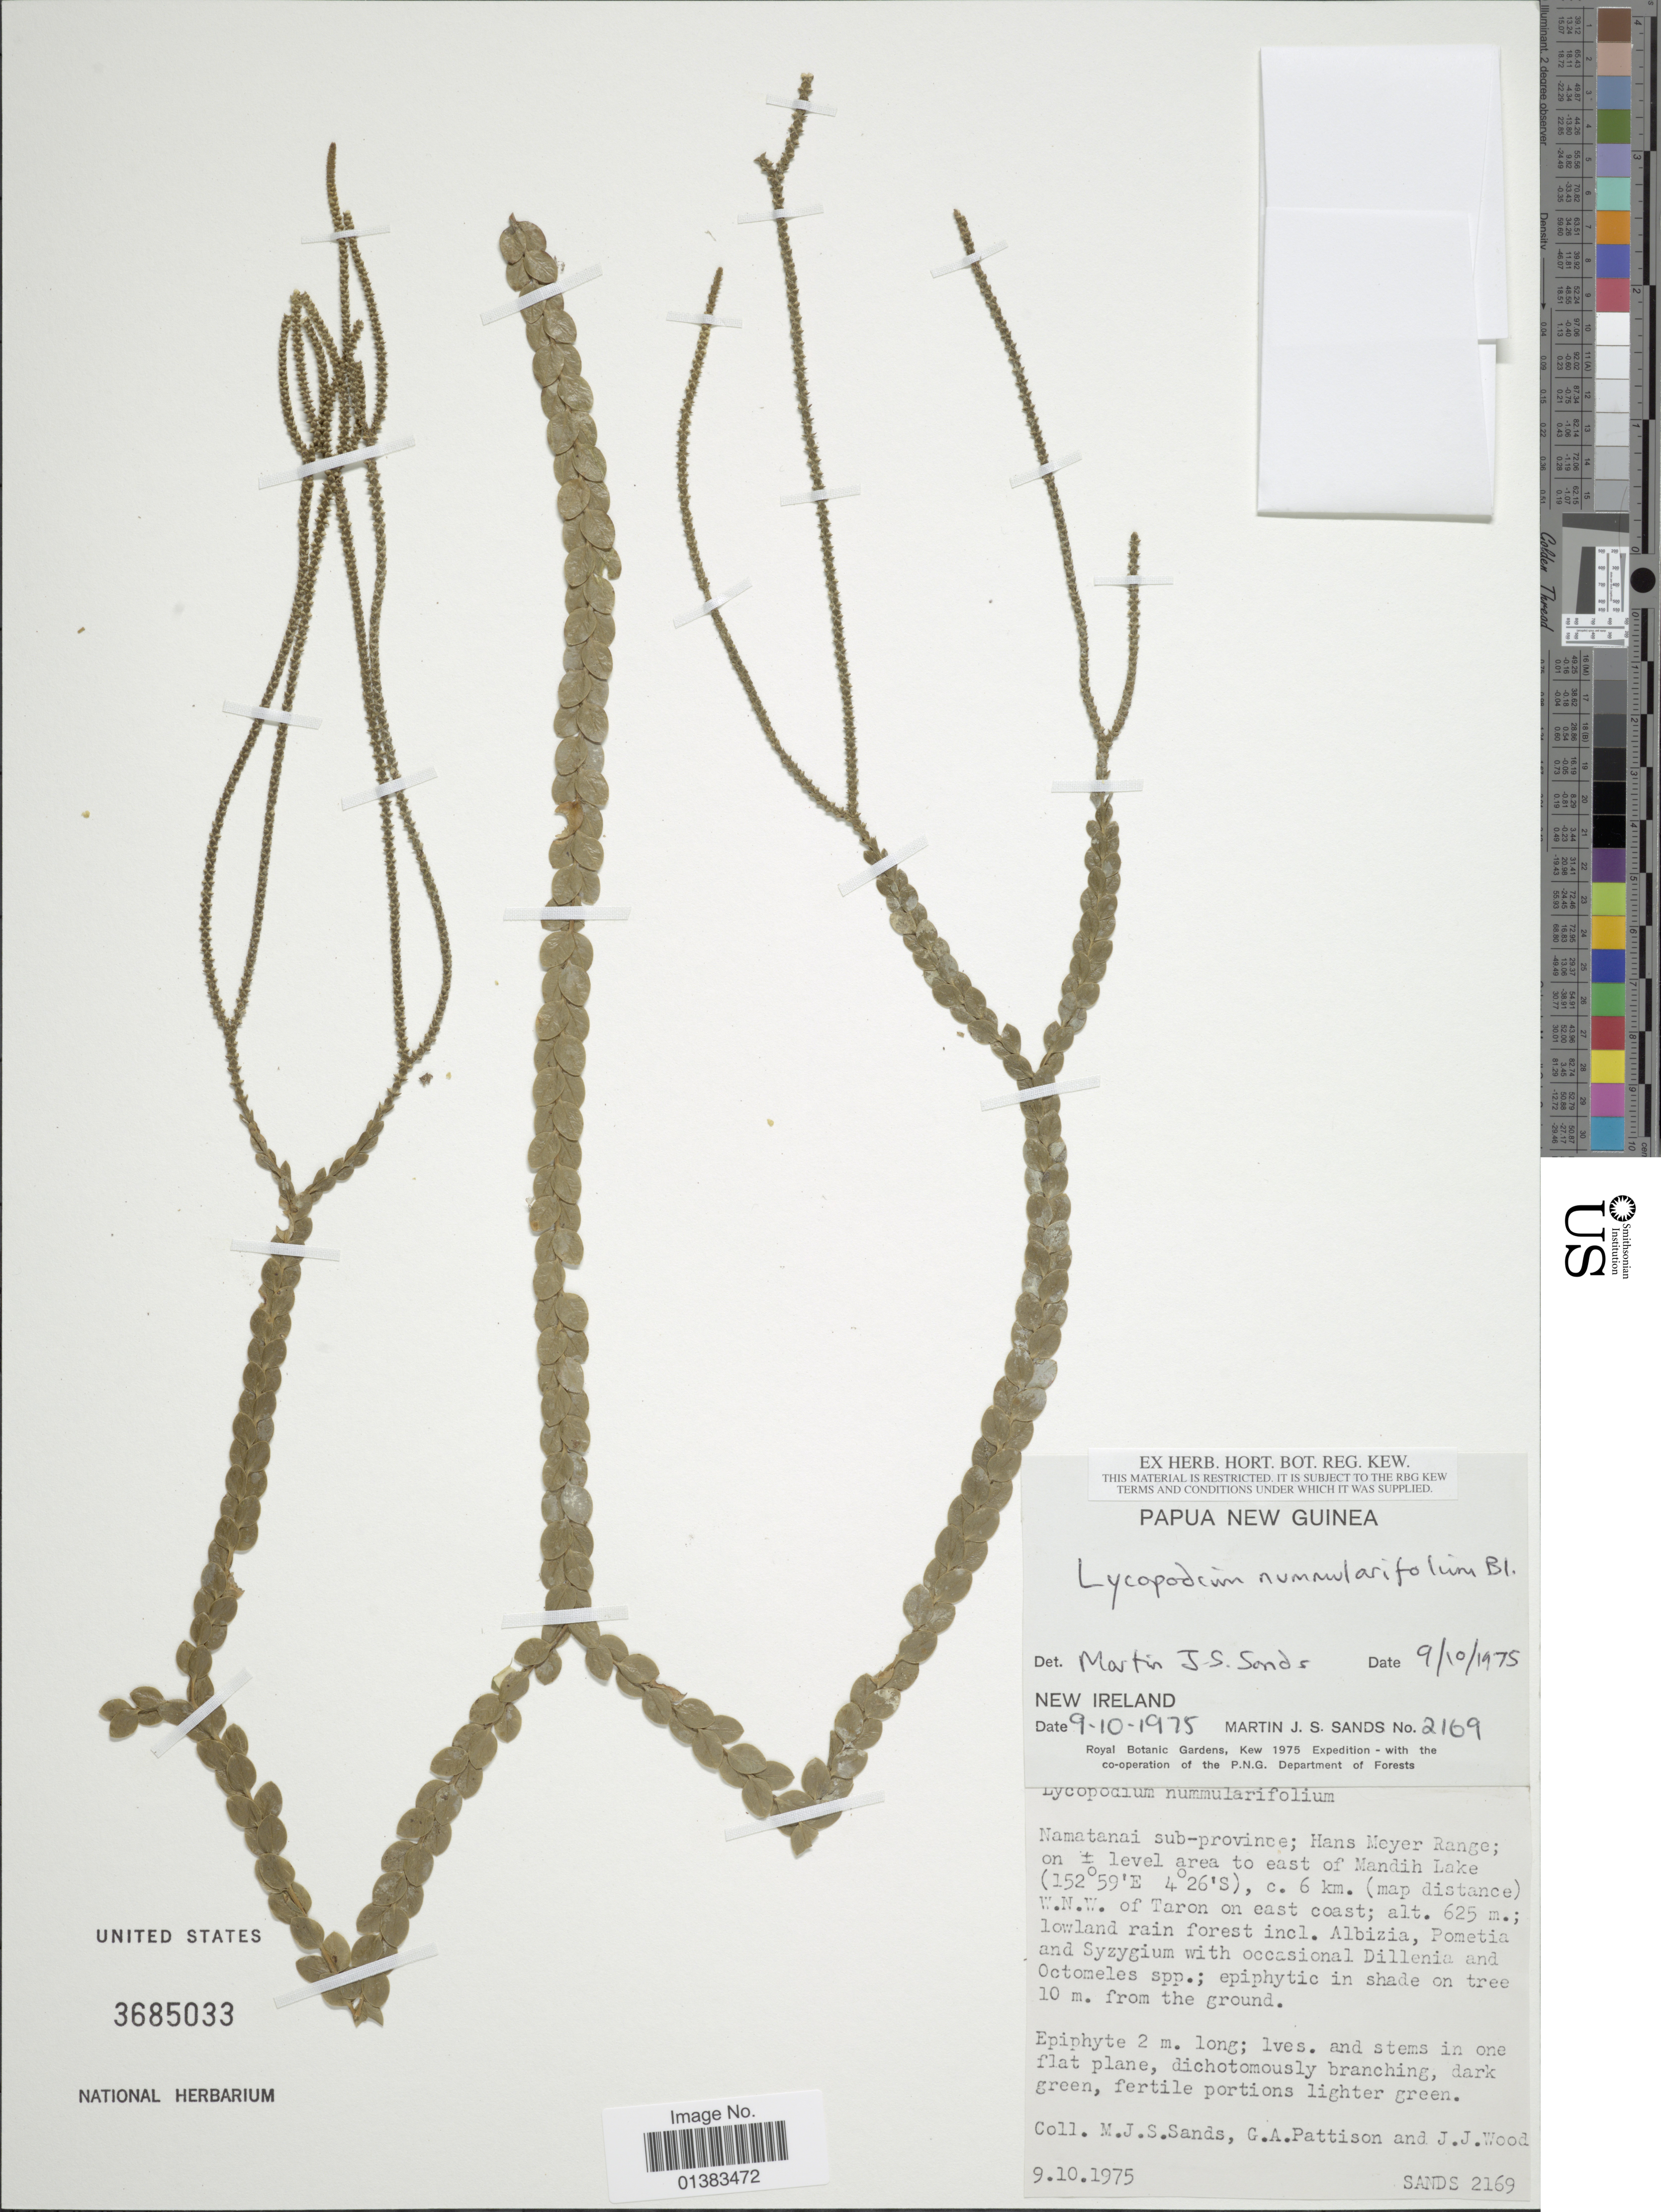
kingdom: Plantae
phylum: Tracheophyta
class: Lycopodiopsida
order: Lycopodiales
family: Lycopodiaceae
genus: Phlegmariurus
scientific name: Phlegmariurus nummulariifolius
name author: (Blume) Ching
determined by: Field, A. R.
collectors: M. Sands, G. Pattison & J. Wood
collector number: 2169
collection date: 1975-10-09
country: Papua New Guinea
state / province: New Ireland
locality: Namatanai sub-province; Hans Meyer Range; on ± level area to east of Mandih Lake, c. 6 km. (map distance) W.N.W. of Taron on east coast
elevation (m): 625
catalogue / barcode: US 3685033